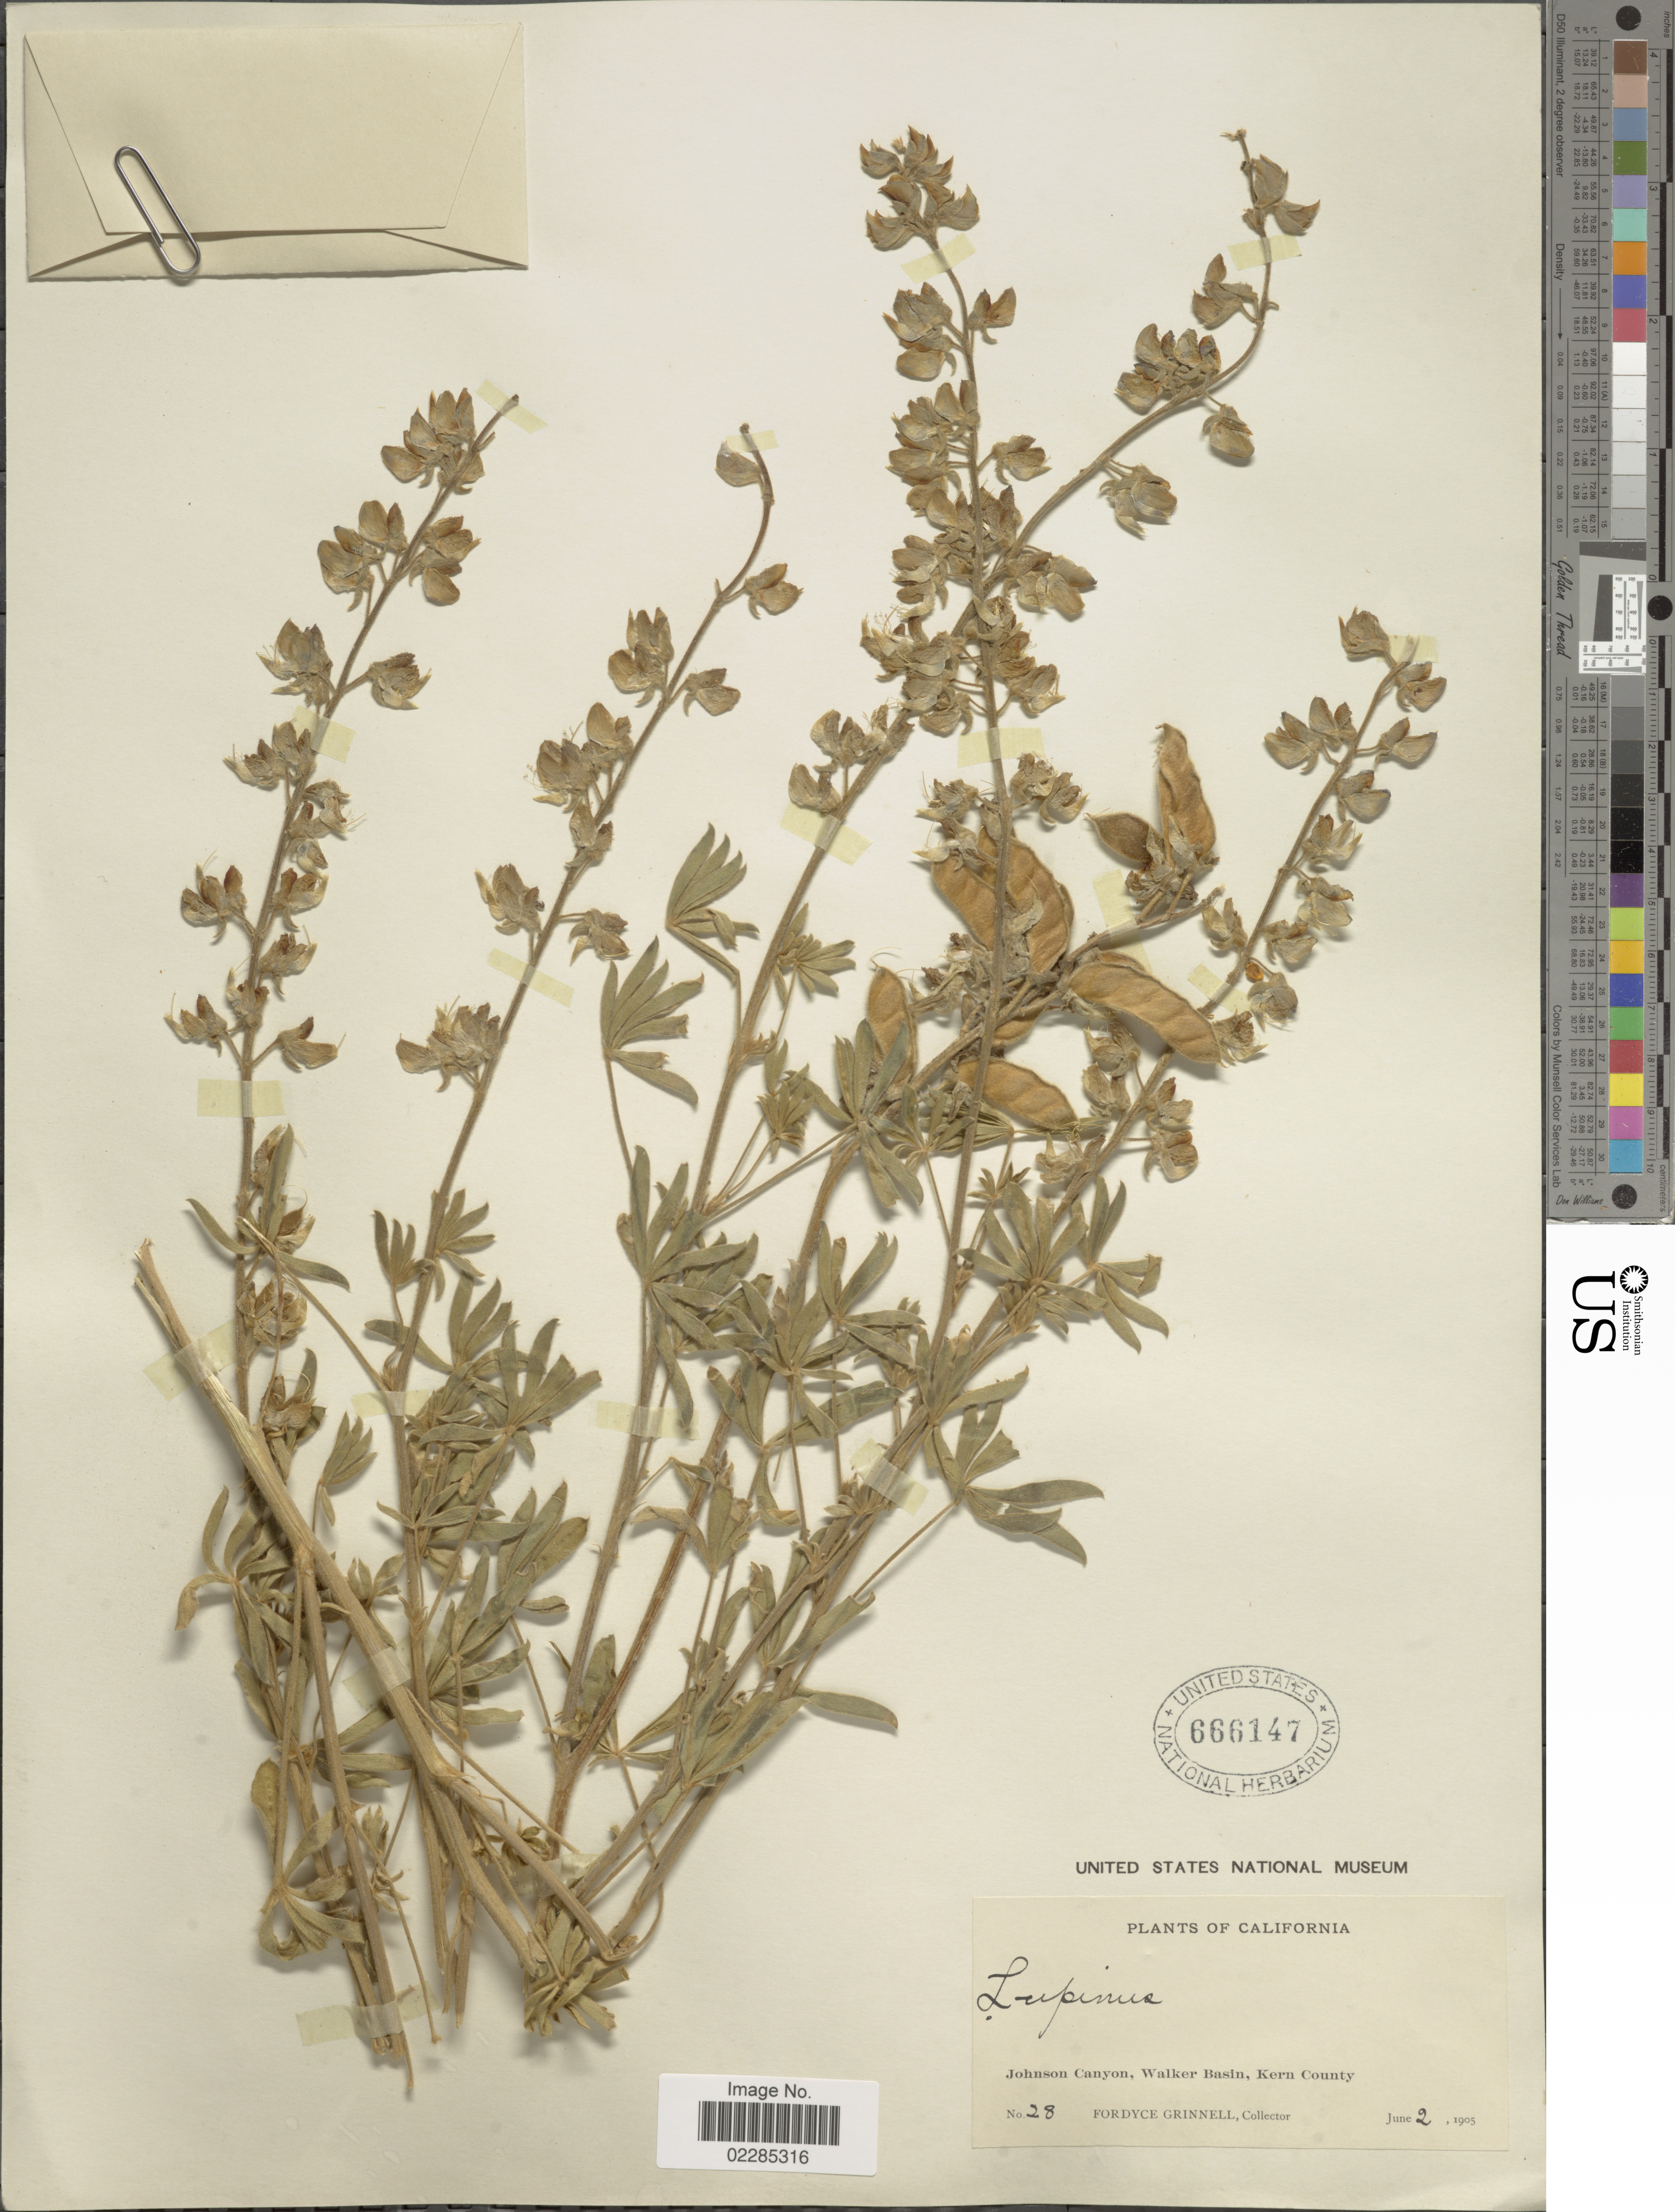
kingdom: Plantae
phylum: Tracheophyta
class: Magnoliopsida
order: Fabales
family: Fabaceae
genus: Lupinus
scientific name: Lupinus formosus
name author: Greene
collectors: F. Grinnell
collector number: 28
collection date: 1905-06-02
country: United States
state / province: California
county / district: Kern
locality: Johnson Canyon, Walker Basin, Kern County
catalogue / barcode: US 666147